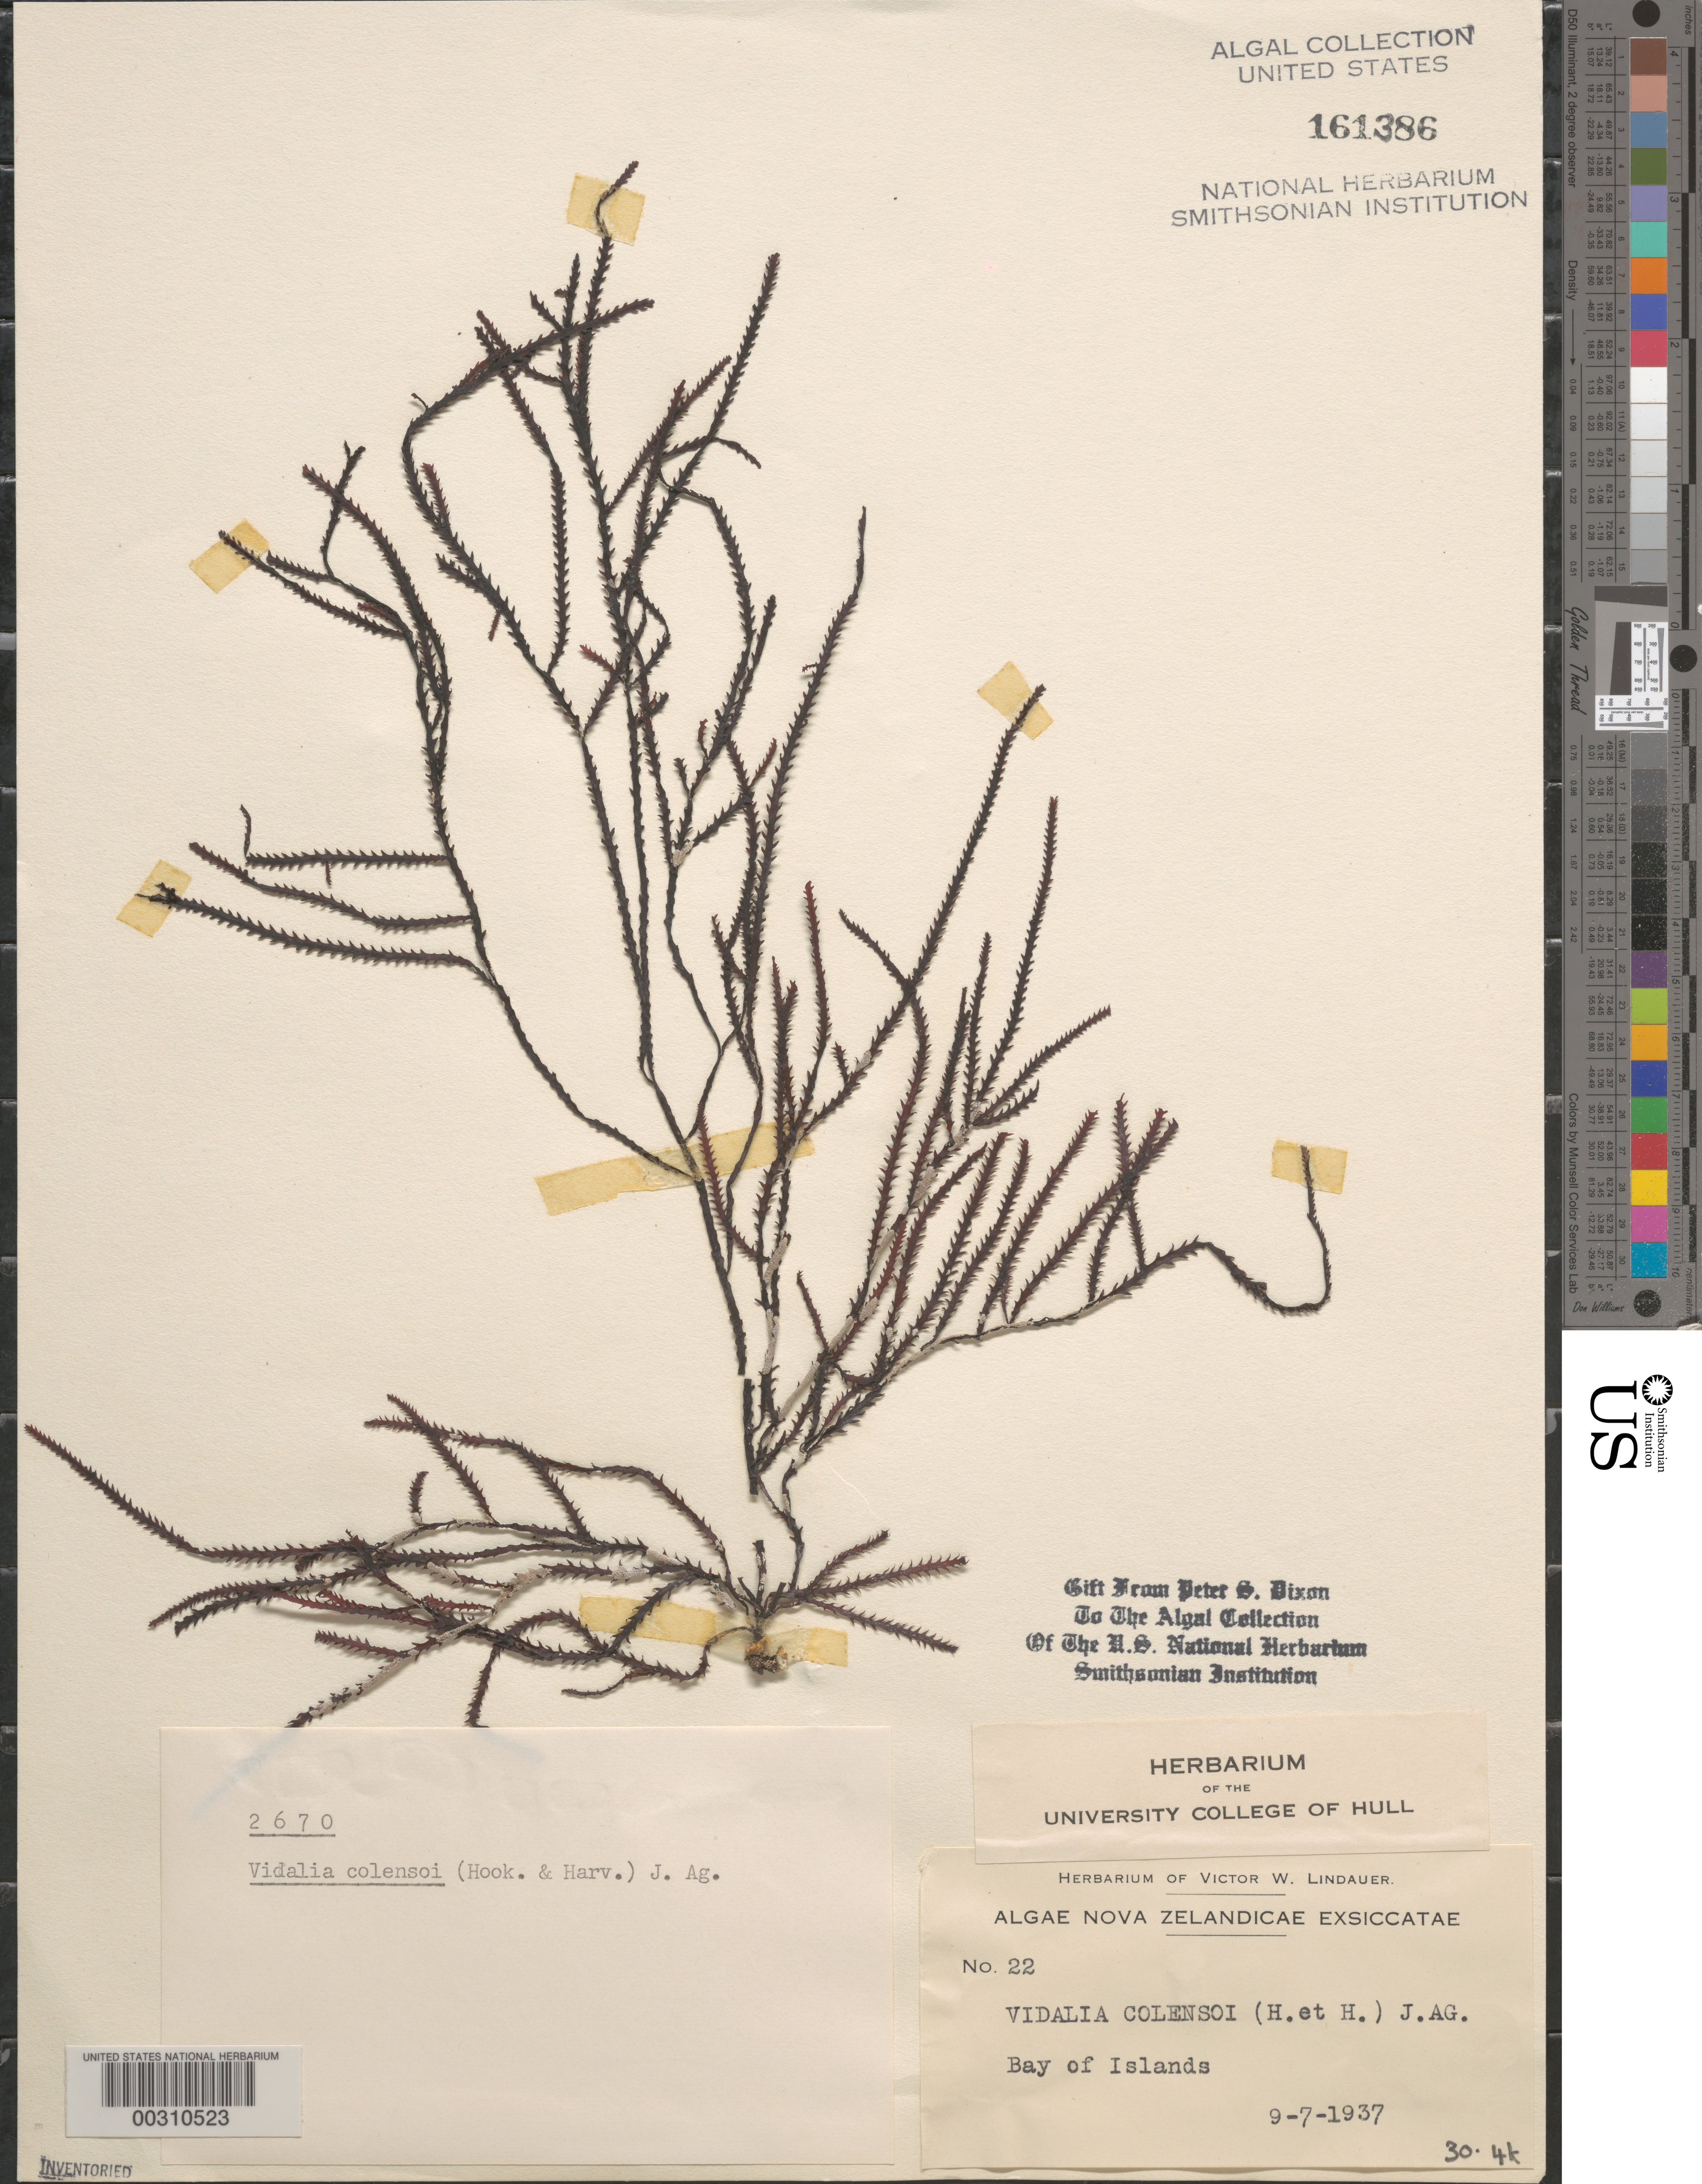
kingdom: Plantae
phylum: Rhodophyta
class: Florideophyceae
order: Ceramiales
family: Rhodomelaceae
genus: Vidalia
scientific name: Vidalia colensoi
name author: (Hook. f. & Harv.) J. Agardh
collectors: V. Lindauer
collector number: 22 & PSD 2670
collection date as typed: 09 Jul 1937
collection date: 1937-07-09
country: New Zealand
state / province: Northland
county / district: Far North District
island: North Island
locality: Bay of Islands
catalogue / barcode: US 161386